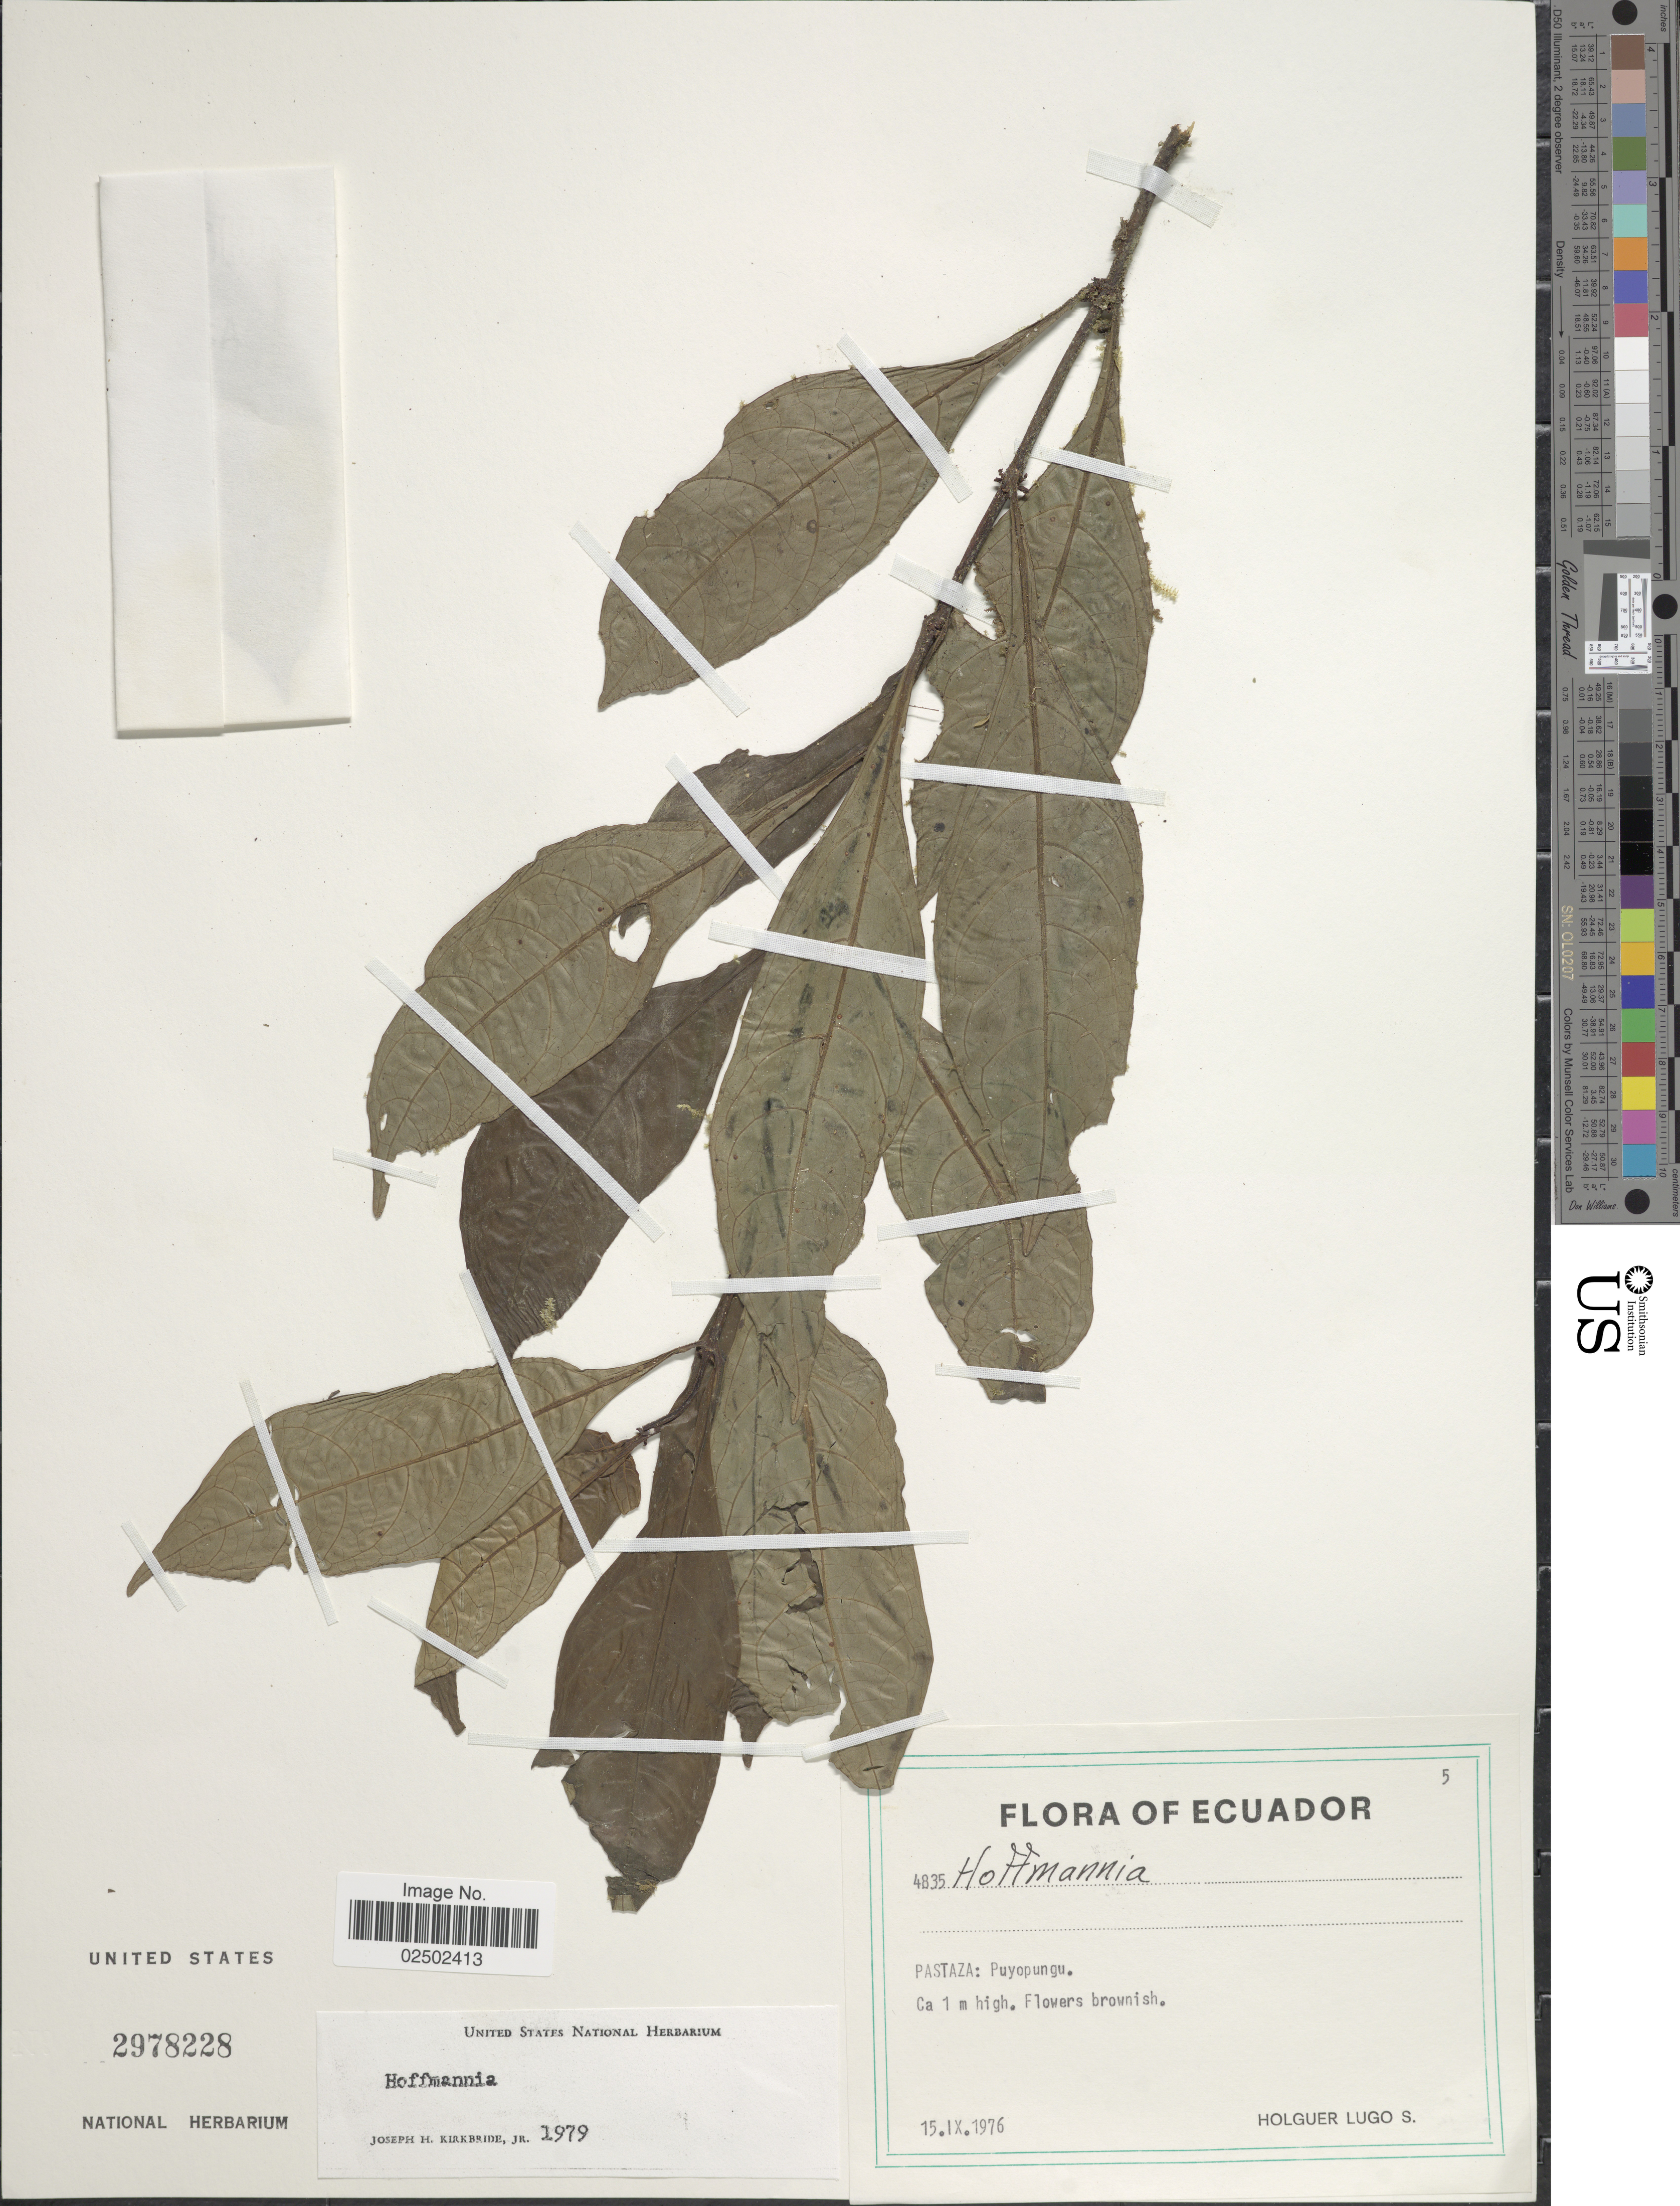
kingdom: Plantae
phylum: Tracheophyta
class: Magnoliopsida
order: Gentianales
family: Rubiaceae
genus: Hoffmannia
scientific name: Hoffmannia sp.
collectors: H. Lugo S.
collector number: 4835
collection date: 1976-09-15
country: Ecuador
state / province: Pastaza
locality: Puyopungu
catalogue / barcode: US 2978228